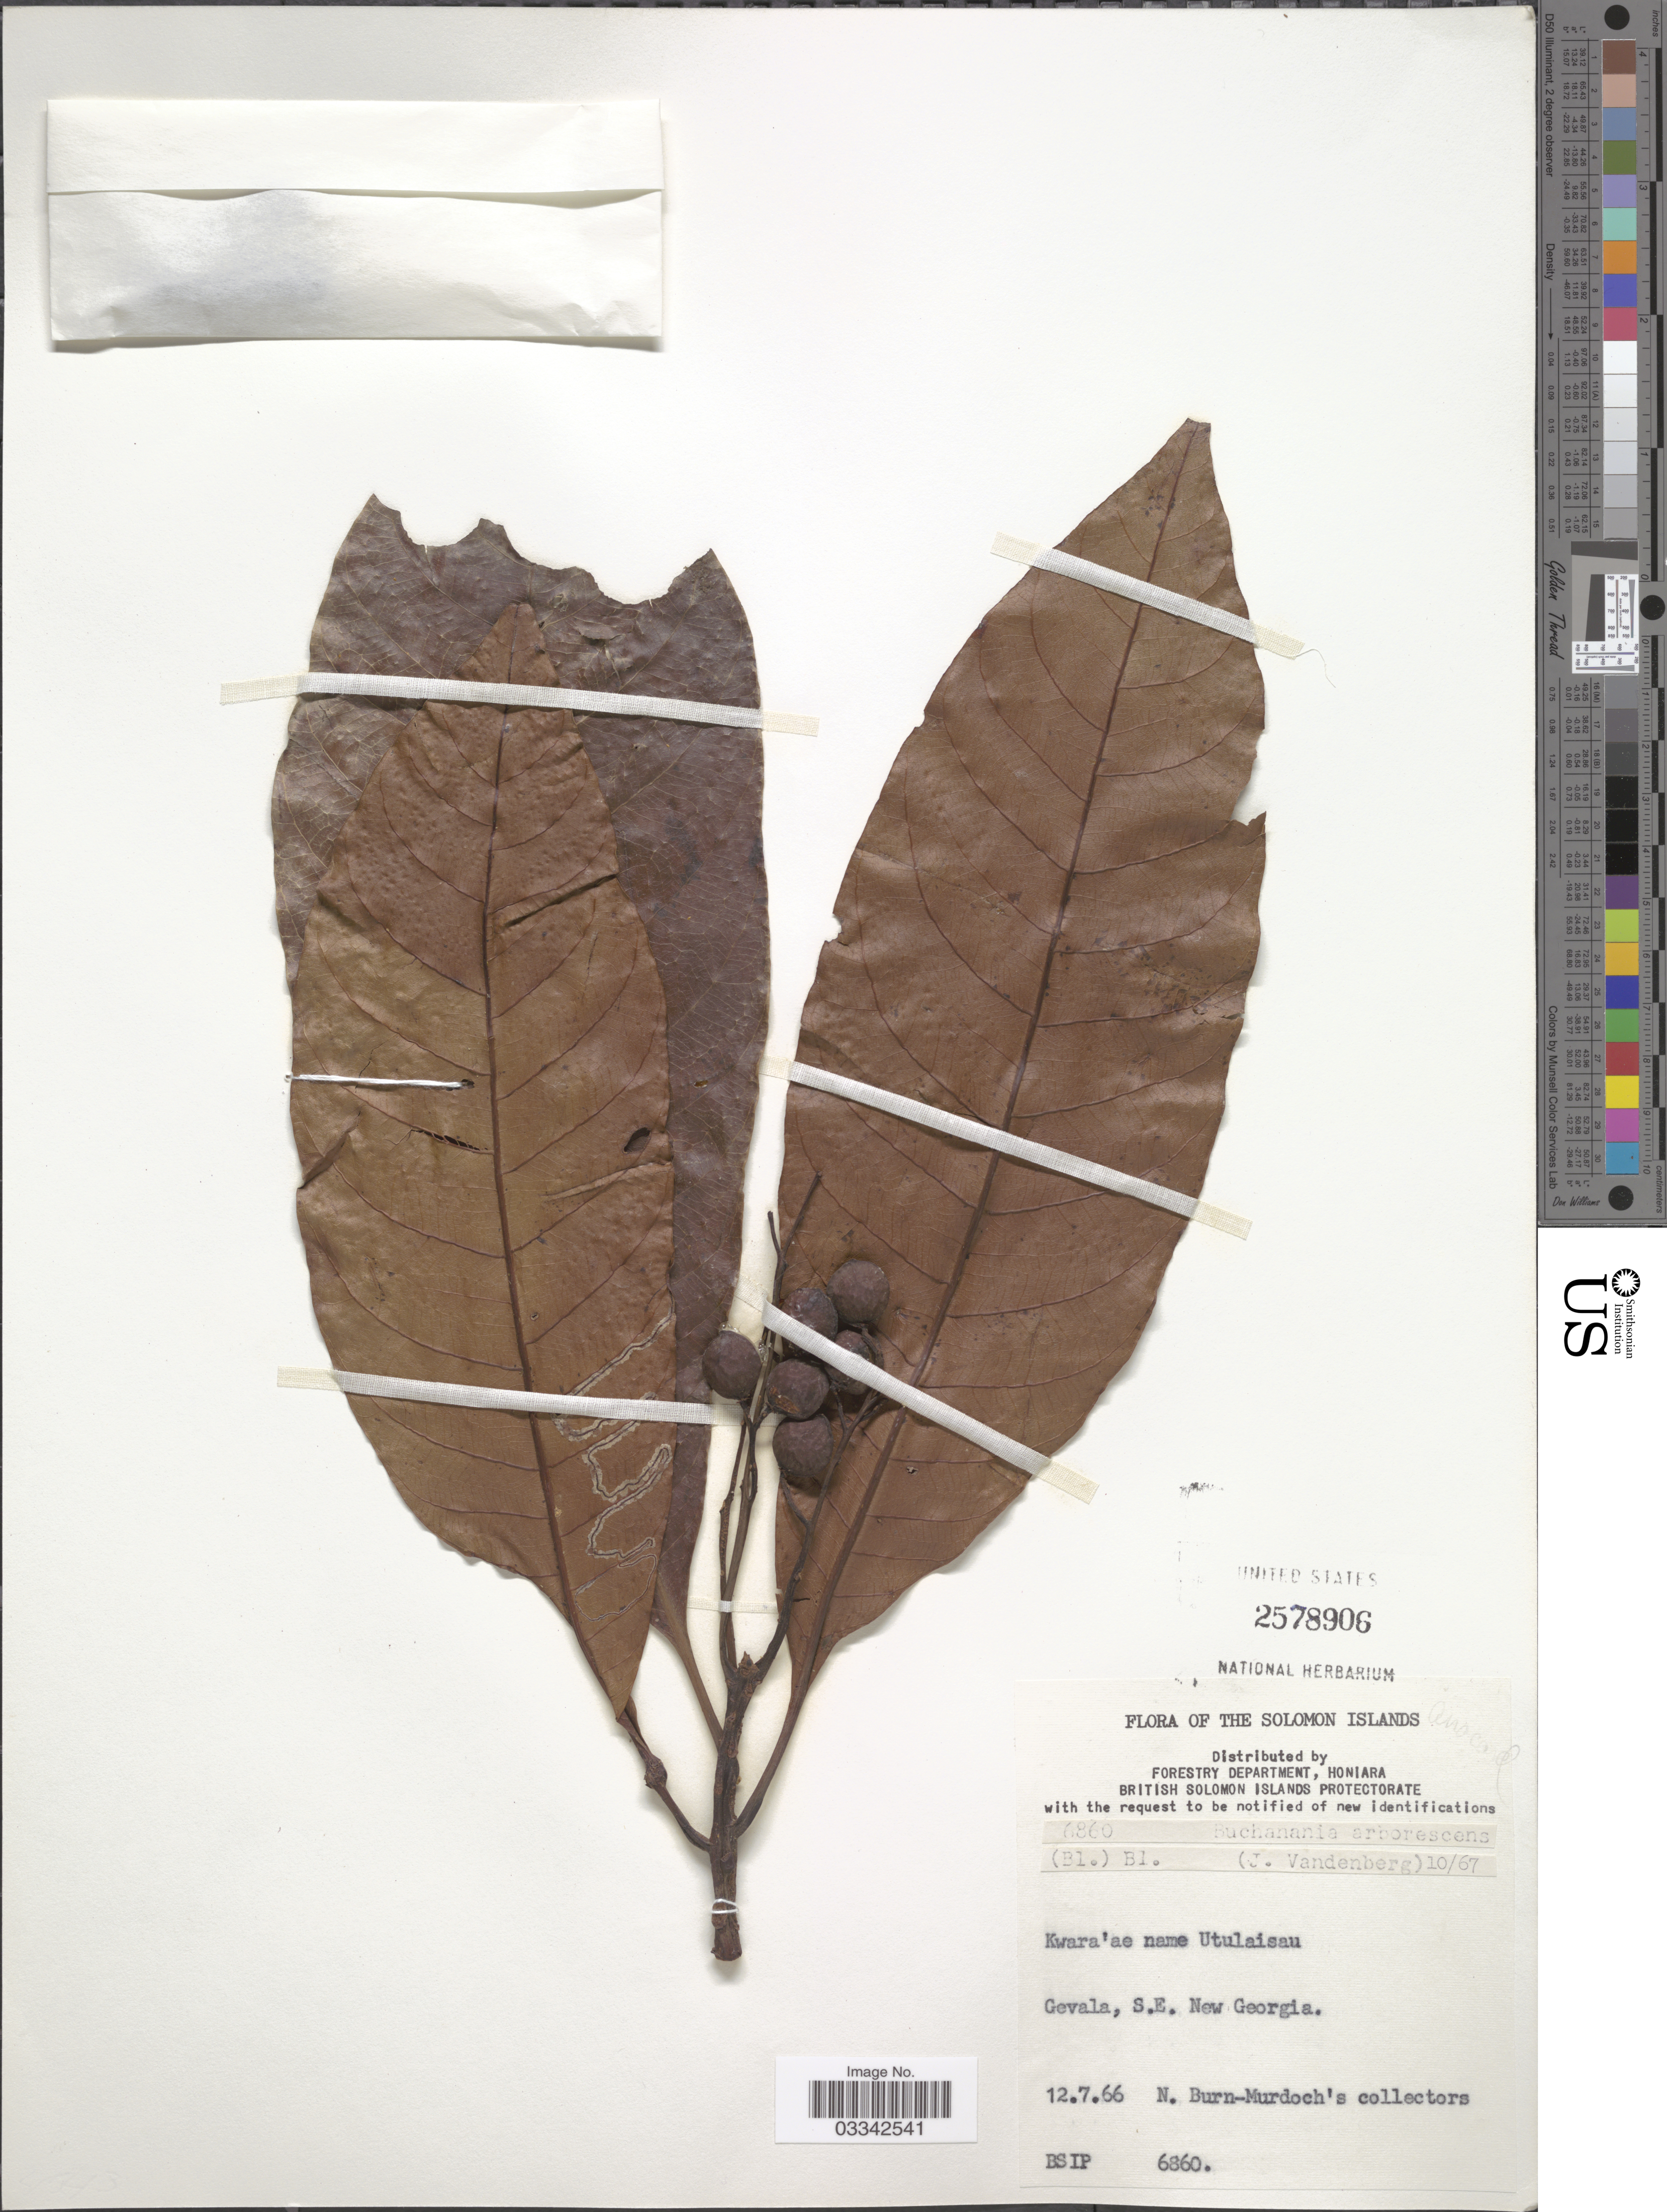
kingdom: Plantae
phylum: Tracheophyta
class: Magnoliopsida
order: Sapindales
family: Anacardiaceae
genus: Buchanania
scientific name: Buchanania arborescens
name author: (Blume) Blume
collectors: N. Burn-Murdoch's collectors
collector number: BSIP 6860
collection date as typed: Transcribed d/m/y: 12/7/66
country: Solomon Islands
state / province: Solomon Islands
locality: Gevala, S.E. New Georgia.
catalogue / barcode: US 2578906